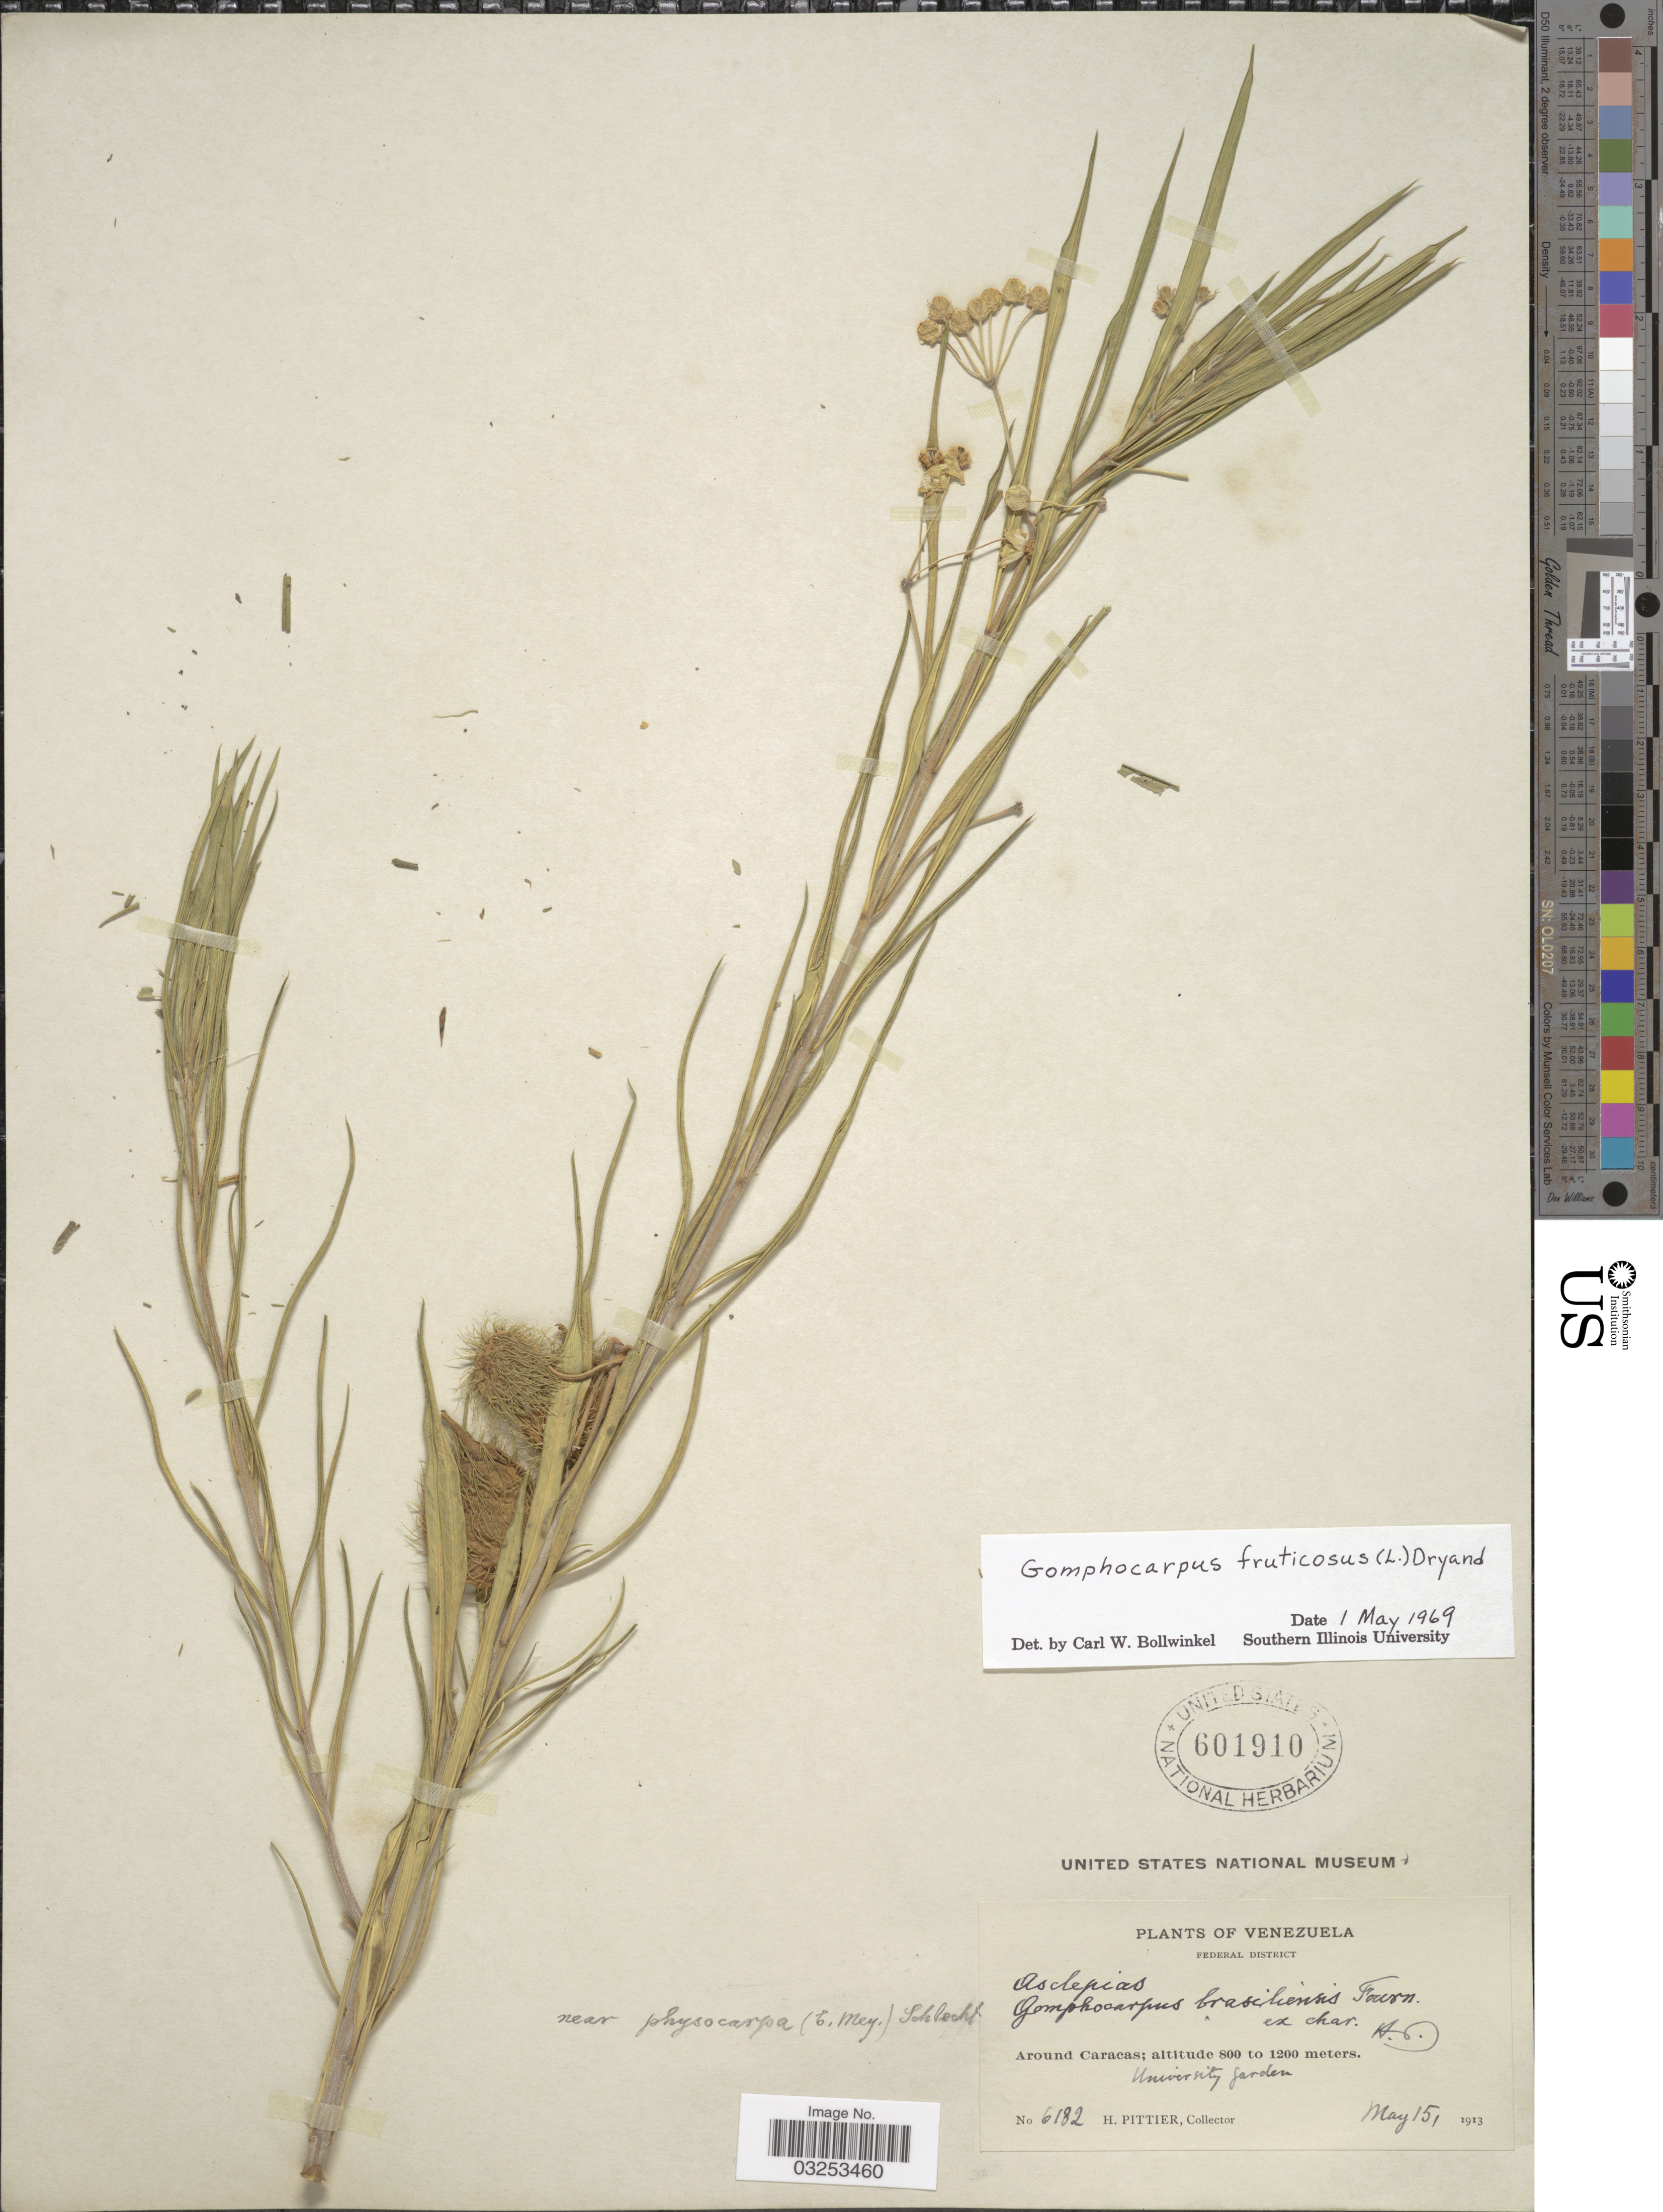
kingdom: Plantae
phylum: Tracheophyta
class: Magnoliopsida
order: Gentianales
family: Apocynaceae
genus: Gomphocarpus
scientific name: Gomphocarpus fruticosus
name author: (L.) W.T. Aiton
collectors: H. F. Pittier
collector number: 6182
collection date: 1913-05-15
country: Venezuela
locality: Federal District. Around Caracas. University garden.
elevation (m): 800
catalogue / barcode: US 601910